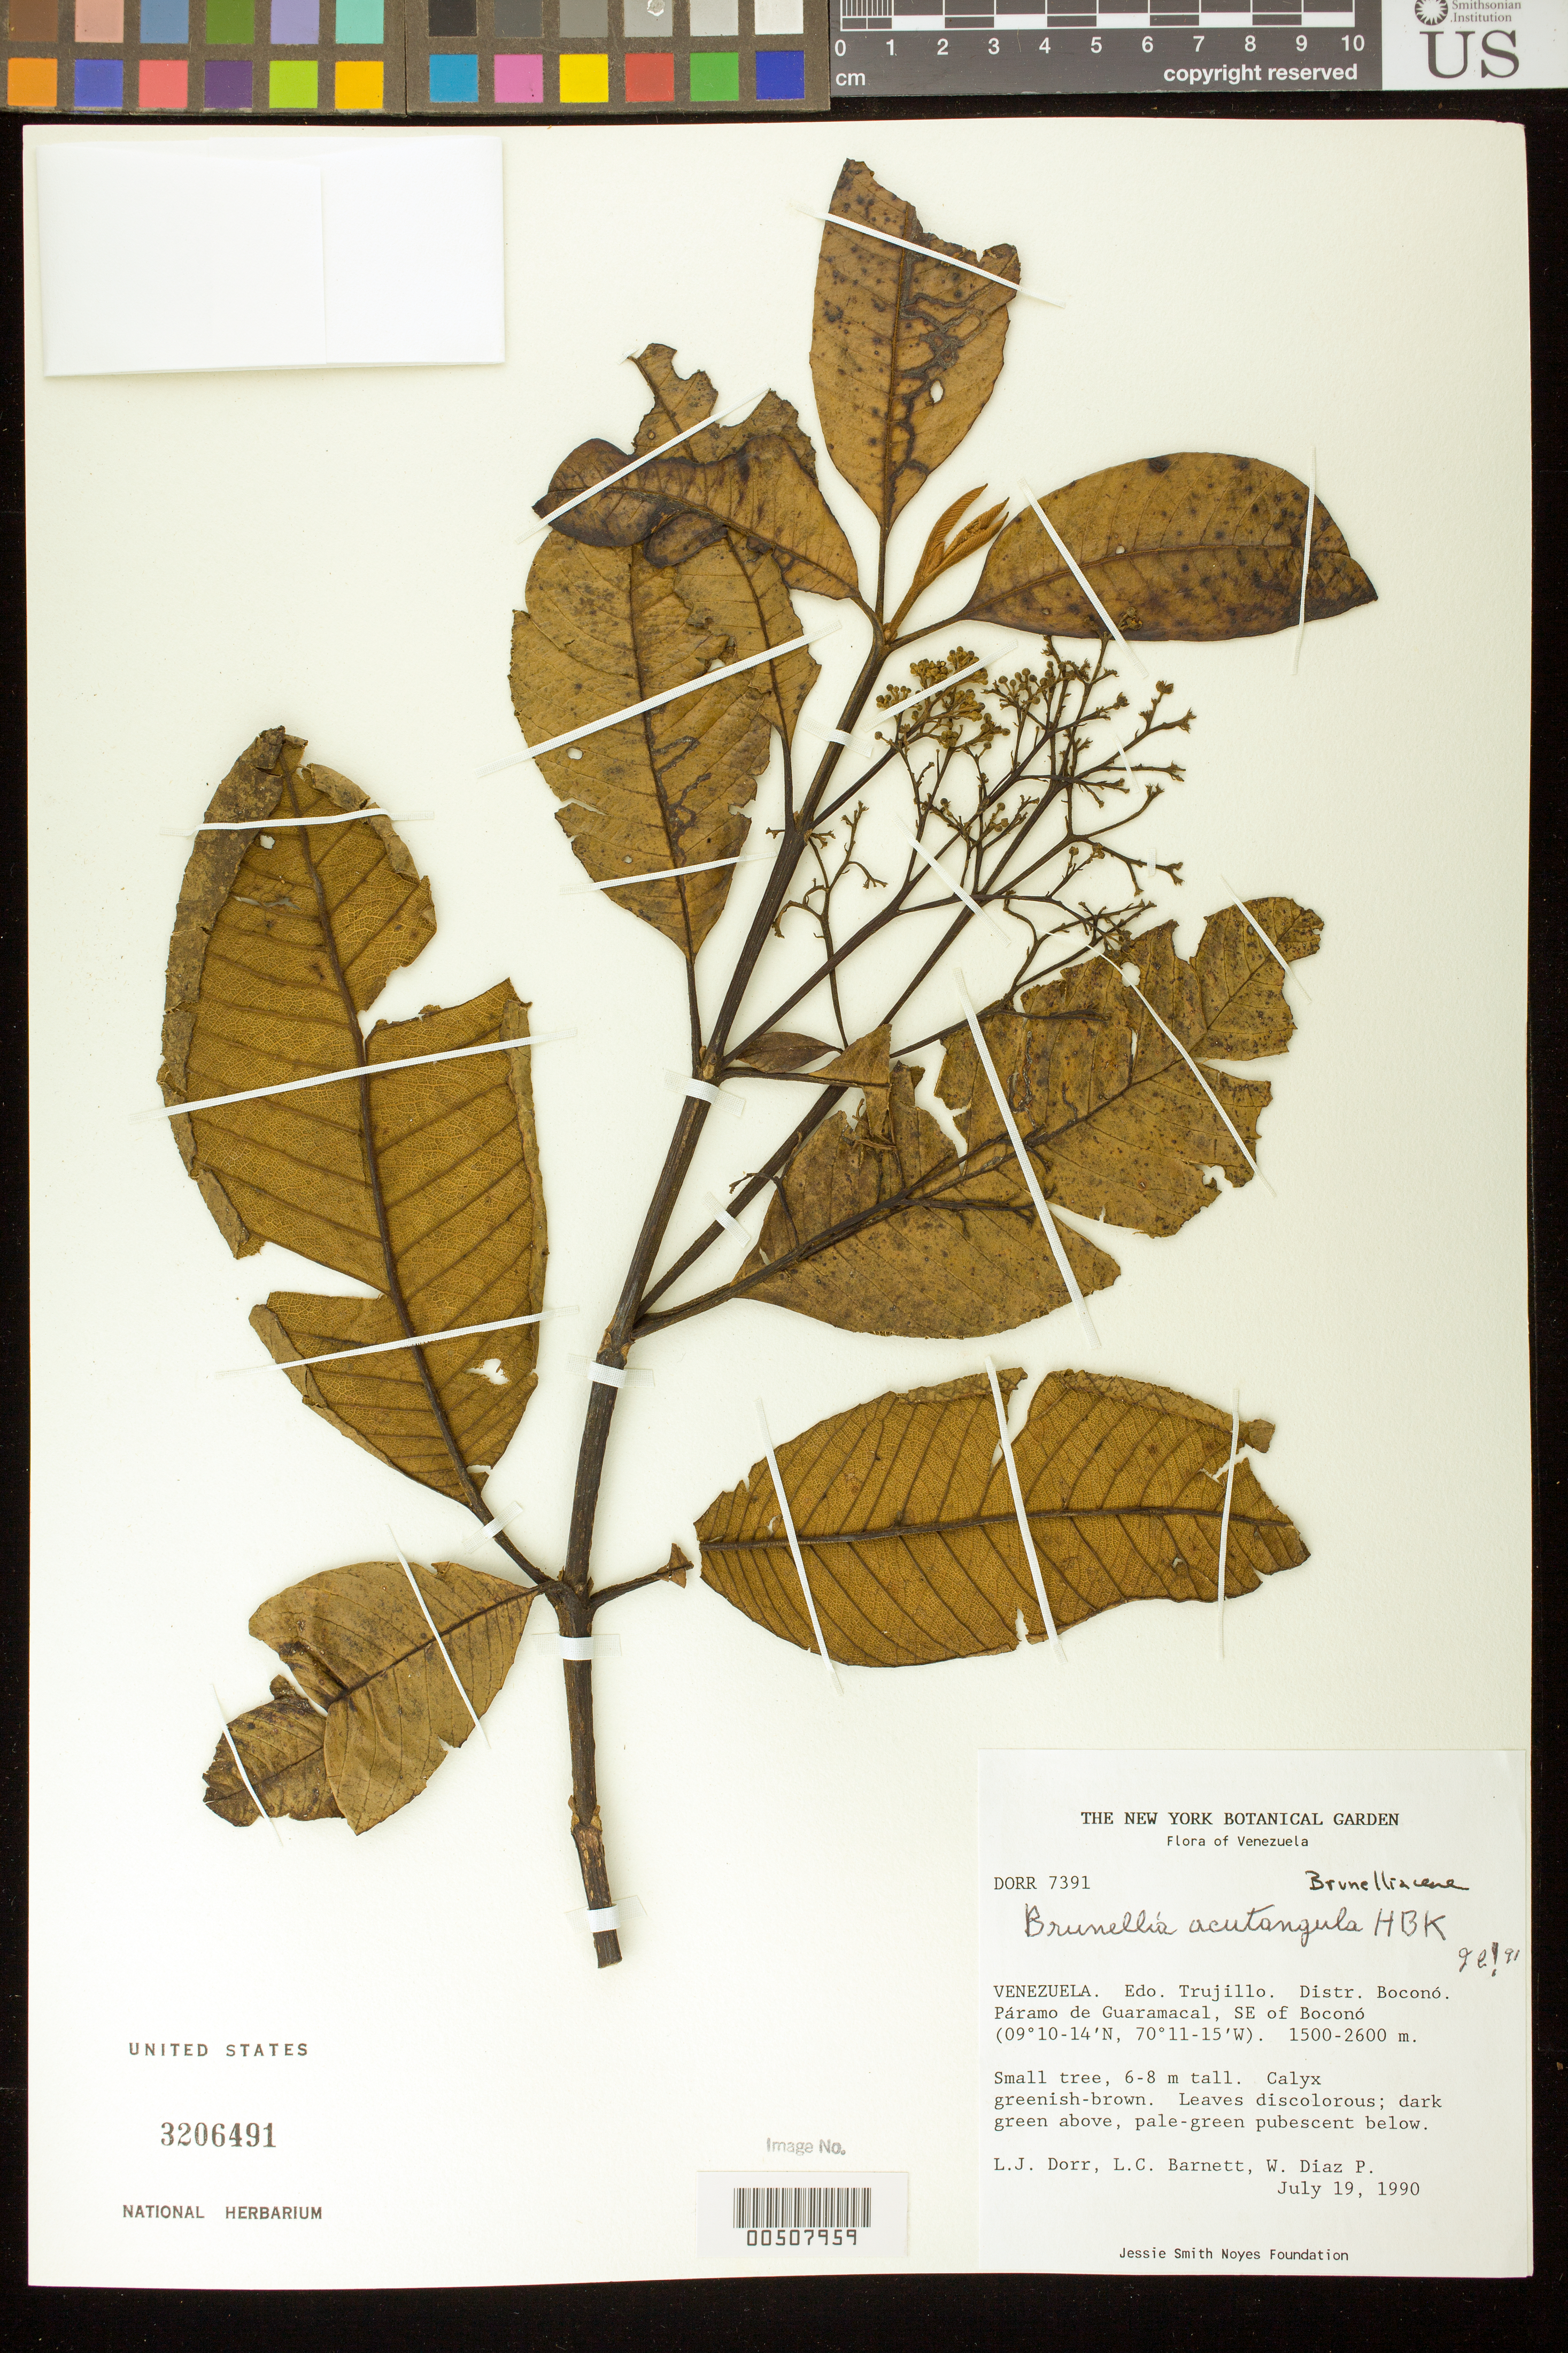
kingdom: Plantae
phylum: Tracheophyta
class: Magnoliopsida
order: Oxalidales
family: Brunelliaceae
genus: Brunellia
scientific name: Brunellia acutangula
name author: Humb. & Bonpl.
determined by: Cuatrecasas, J.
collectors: L. J. Dorr, L. C. Barnett & W. Díaz P.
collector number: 7391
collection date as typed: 19 Jul 1990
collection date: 1990-07-19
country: Venezuela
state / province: Trujillo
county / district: Boconó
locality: Páramo de Guaramacal, SE of Boconó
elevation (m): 1500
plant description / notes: NY, PORT, US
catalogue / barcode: US 3206491